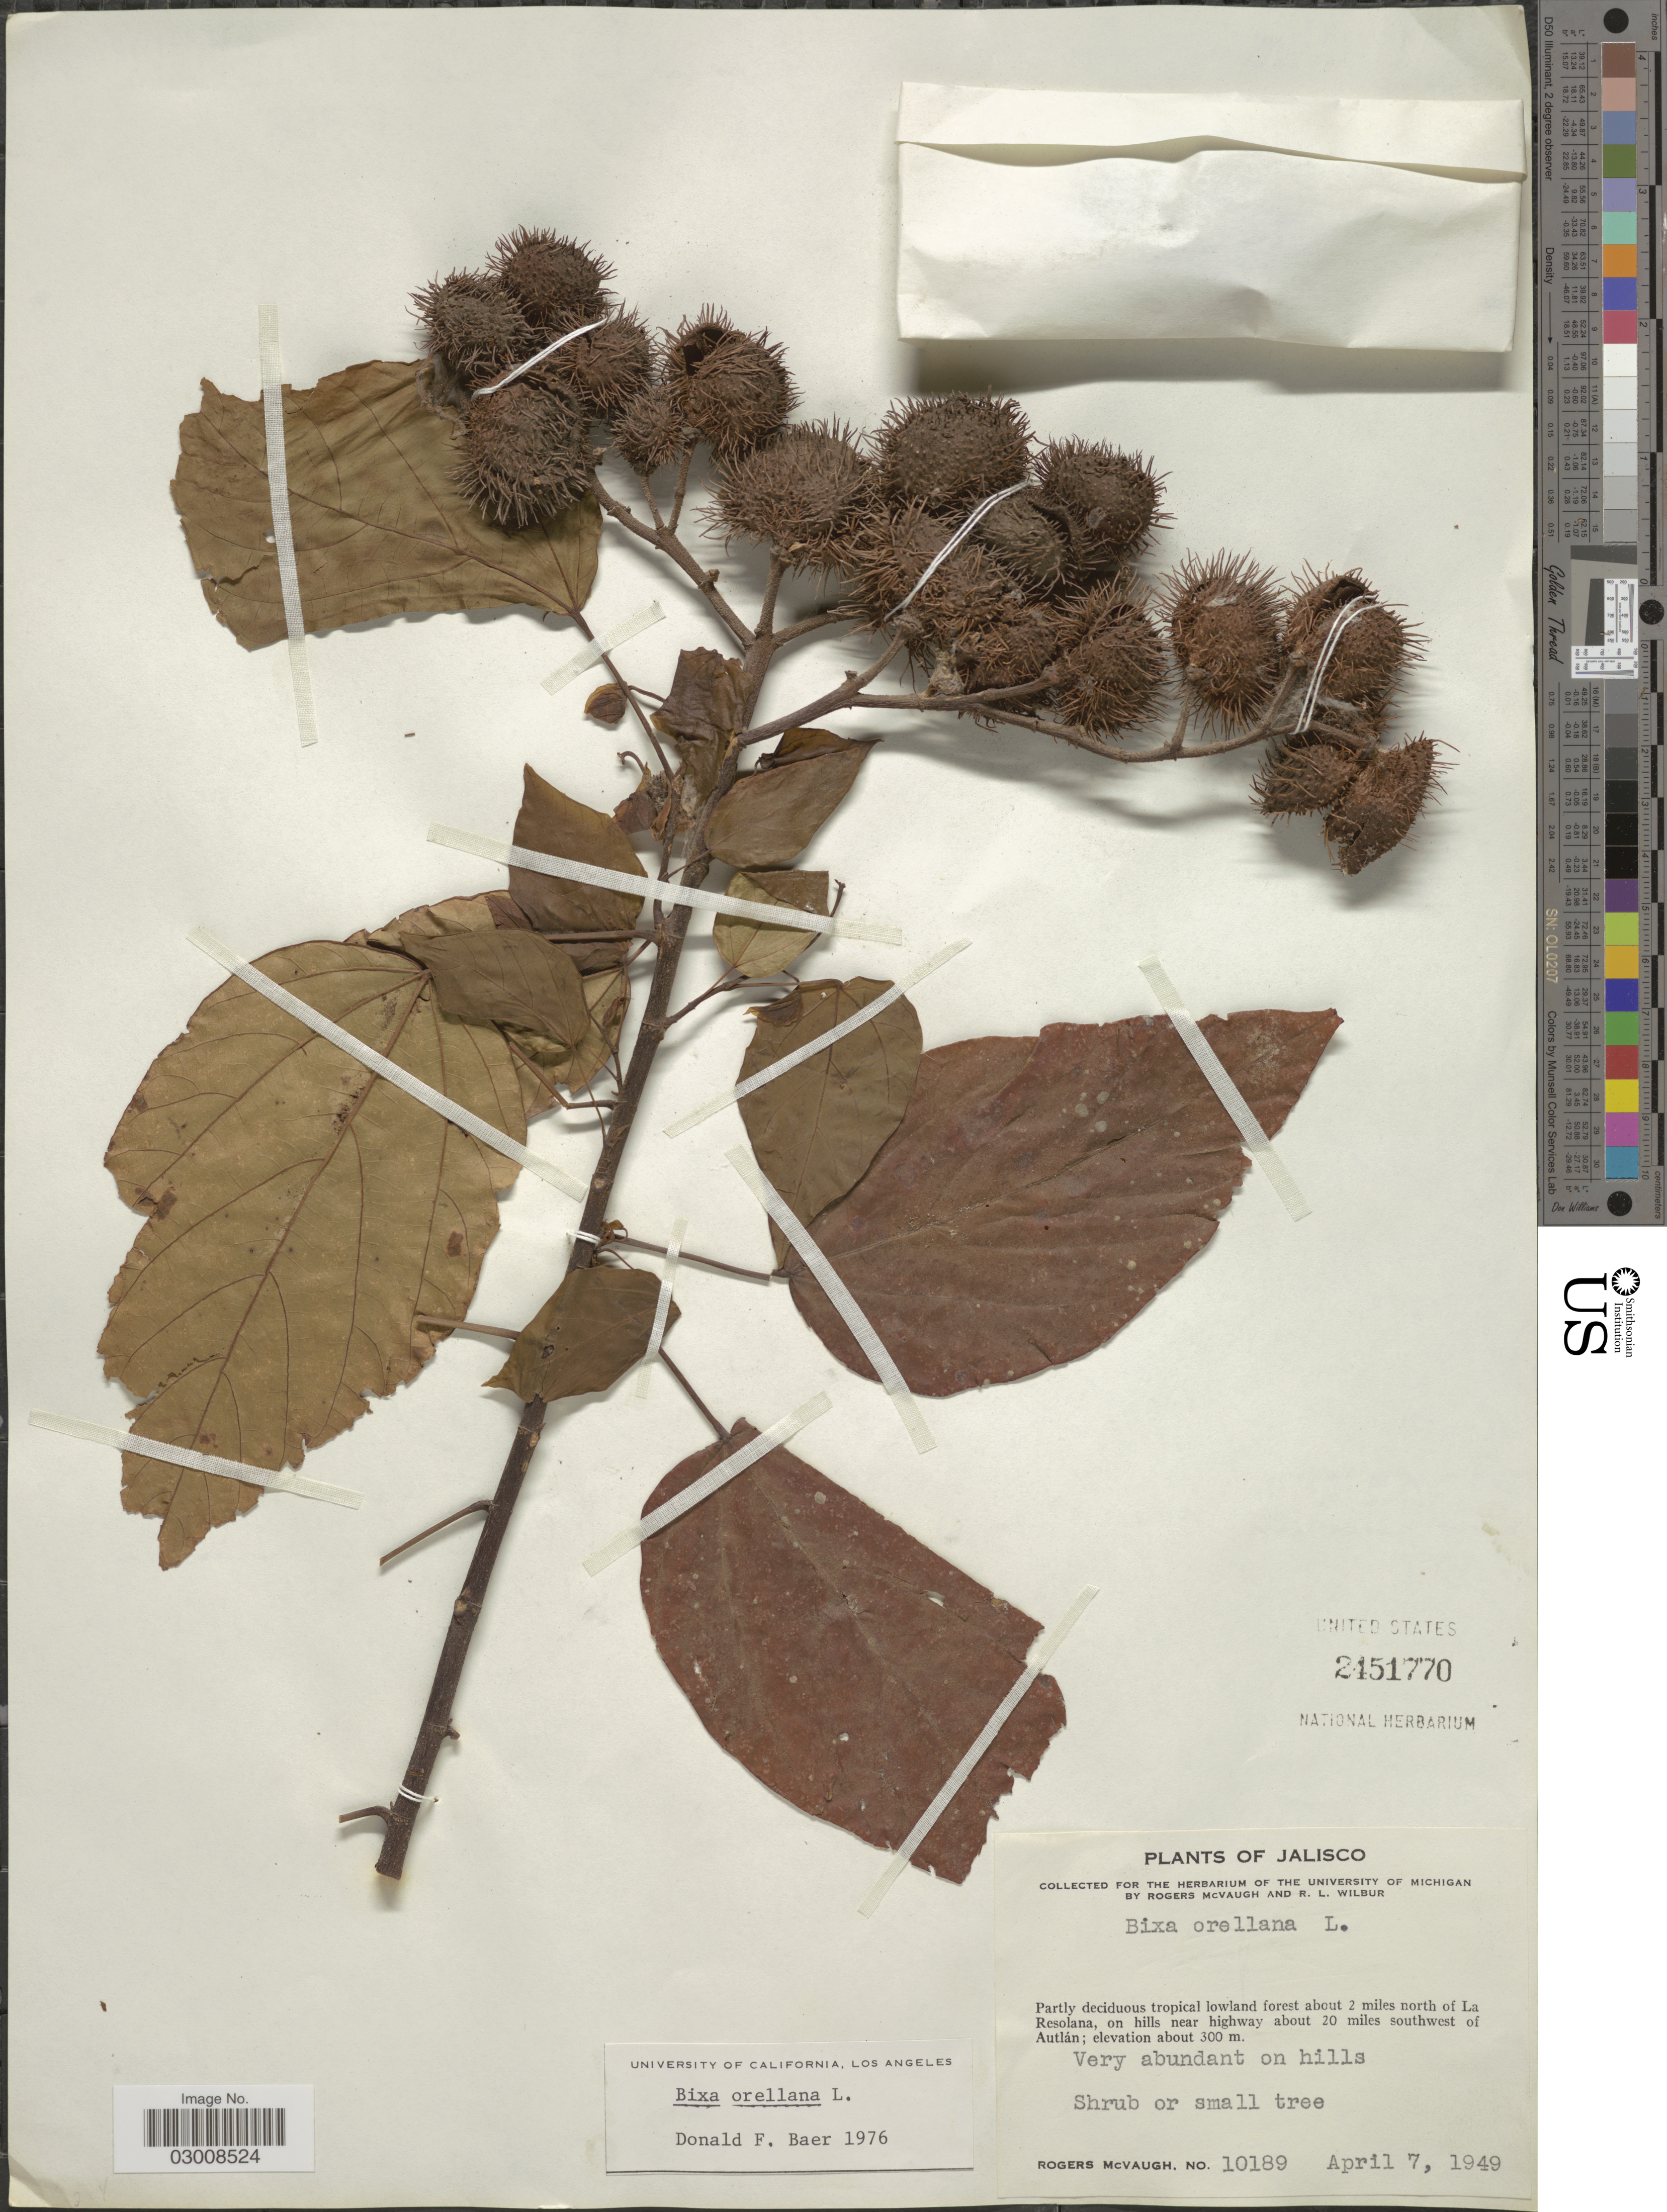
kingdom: Plantae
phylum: Tracheophyta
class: Magnoliopsida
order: Malvales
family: Bixaceae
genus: Bixa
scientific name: Bixa orellana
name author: L.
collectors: R. McVaugh & R. L. Wilbur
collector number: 10189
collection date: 1949-04-07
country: Mexico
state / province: Jalisco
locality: Partly deciduous tropical lowland forest about 2 miles north of La Resolana, on hills near highway about 20 miles southwest of Autlán.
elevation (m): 300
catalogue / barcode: US 2451770